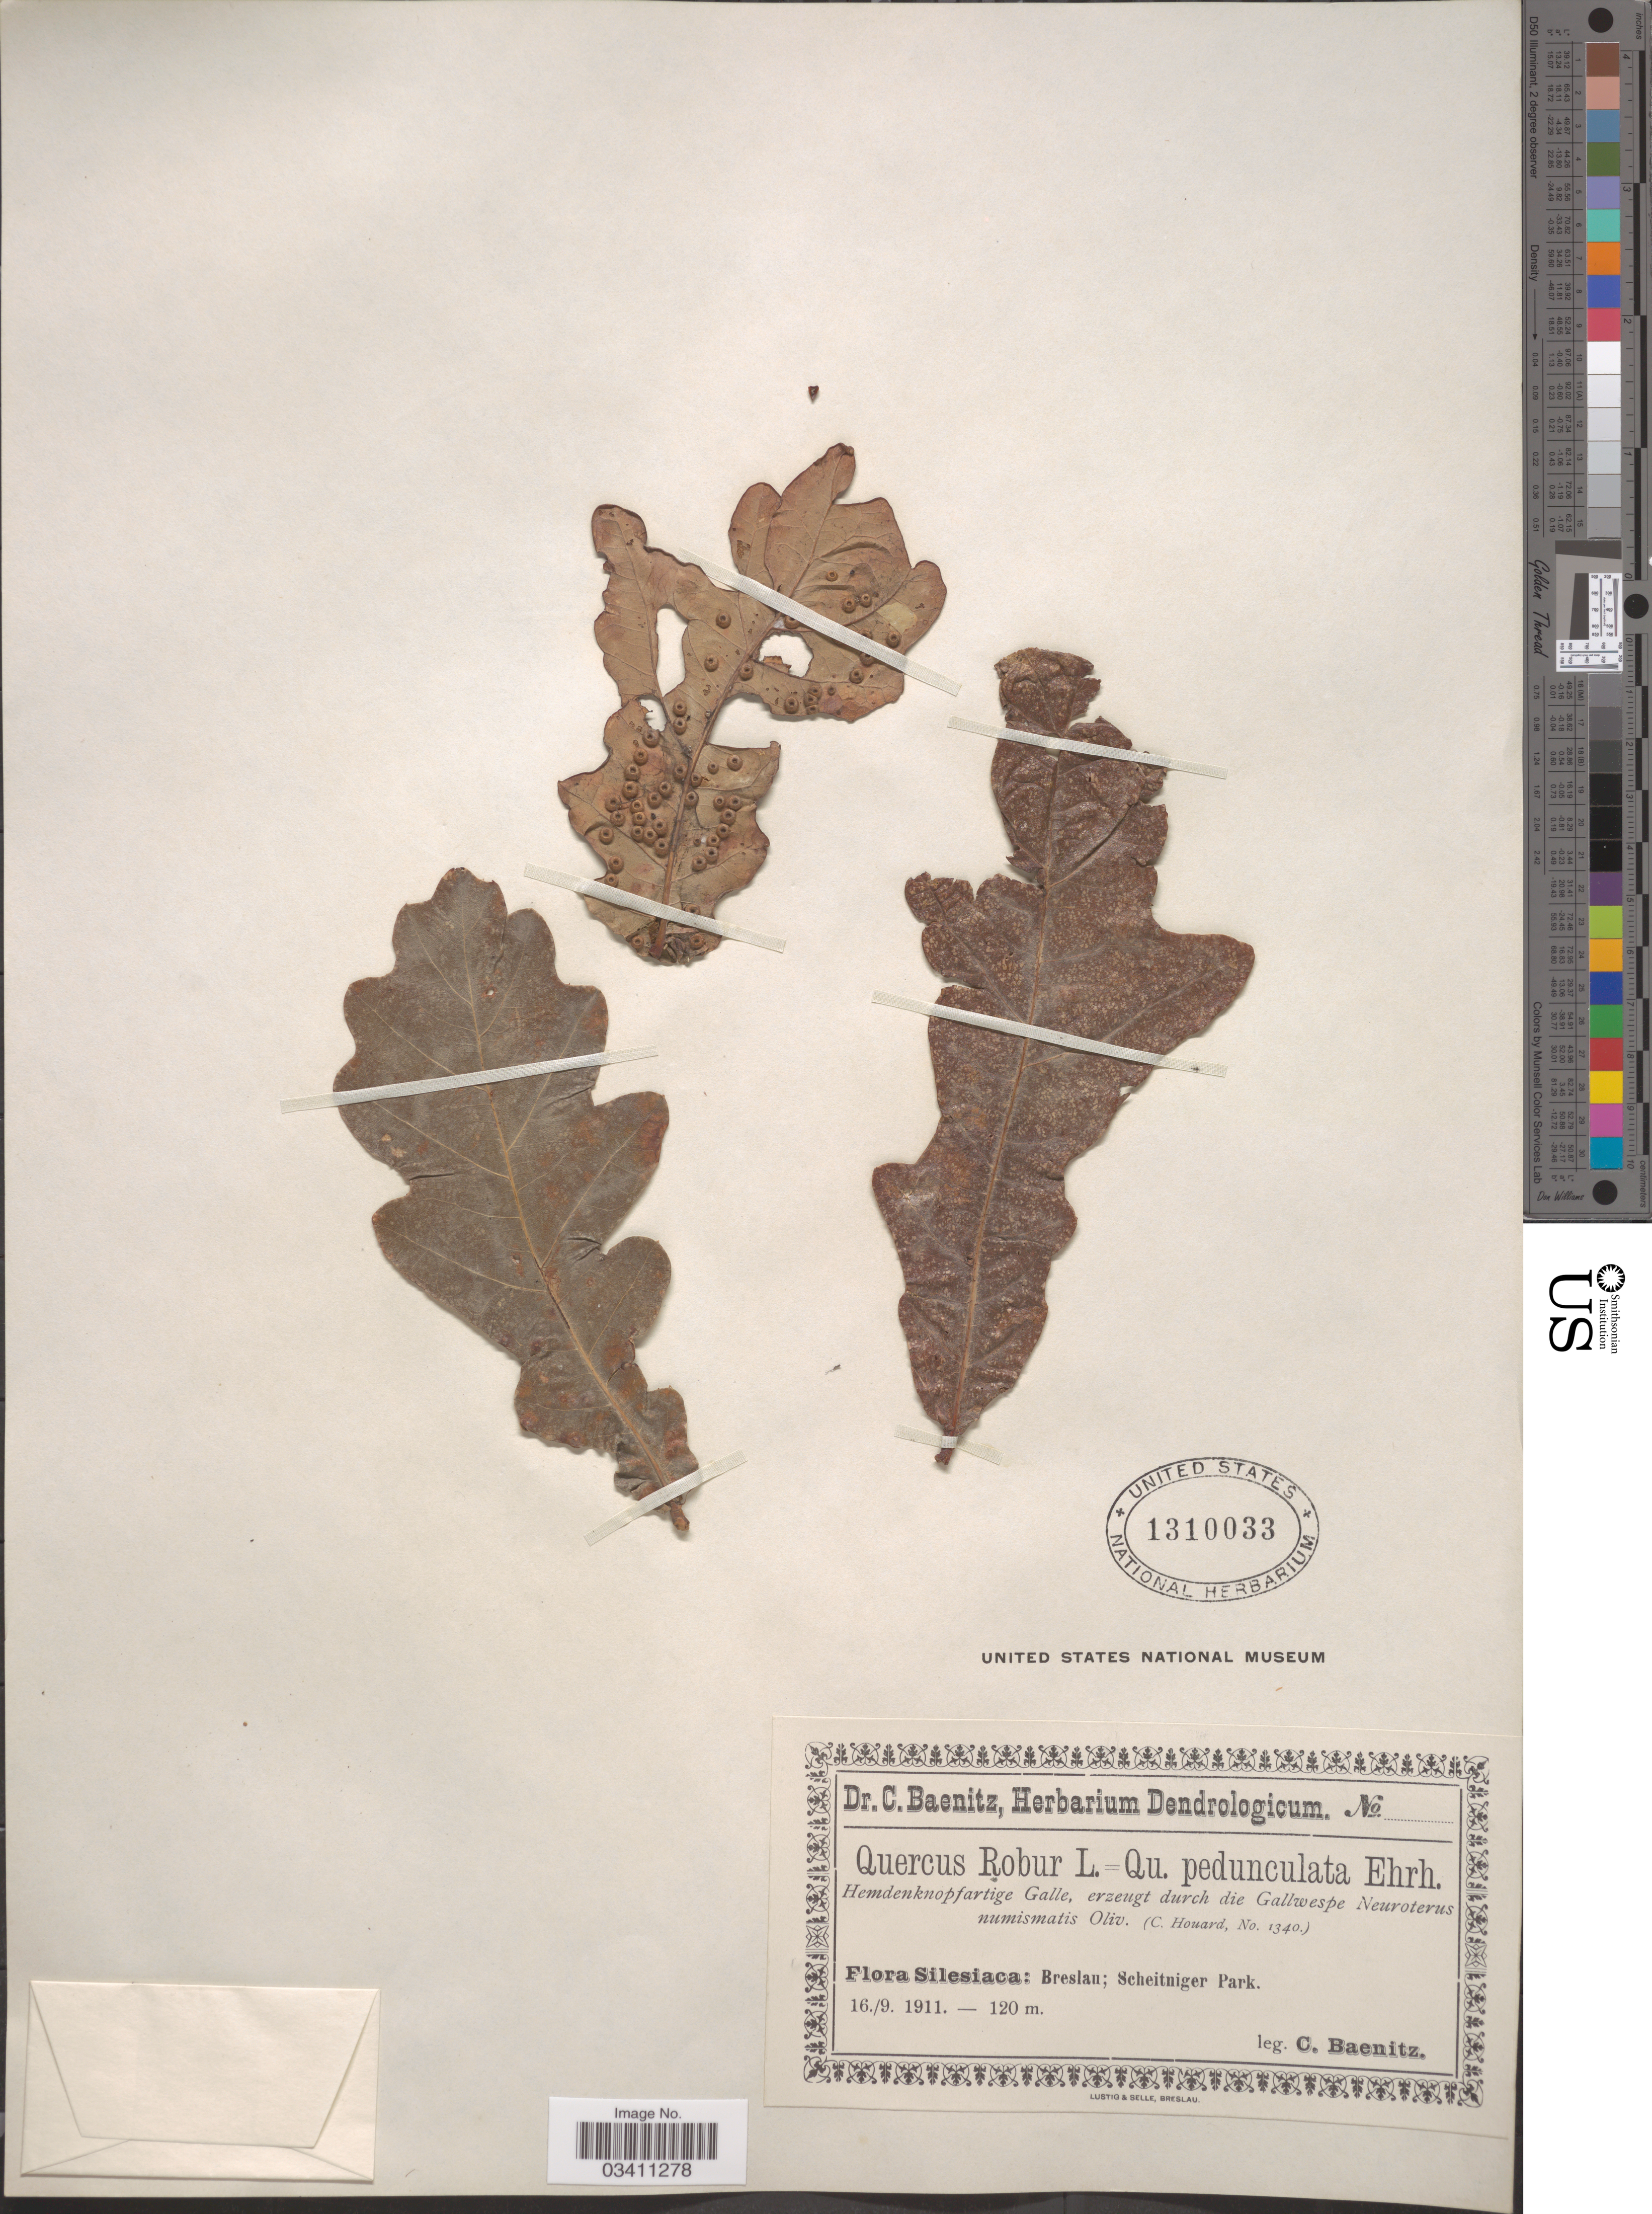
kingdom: Plantae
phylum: Tracheophyta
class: Magnoliopsida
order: Fagales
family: Fagaceae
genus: Quercus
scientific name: Quercus robur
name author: L.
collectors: C. G. Baenitz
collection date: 1911-09-16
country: Poland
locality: Silesiaca: Breslau; Scheitniger Park.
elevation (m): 120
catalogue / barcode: US 1310033